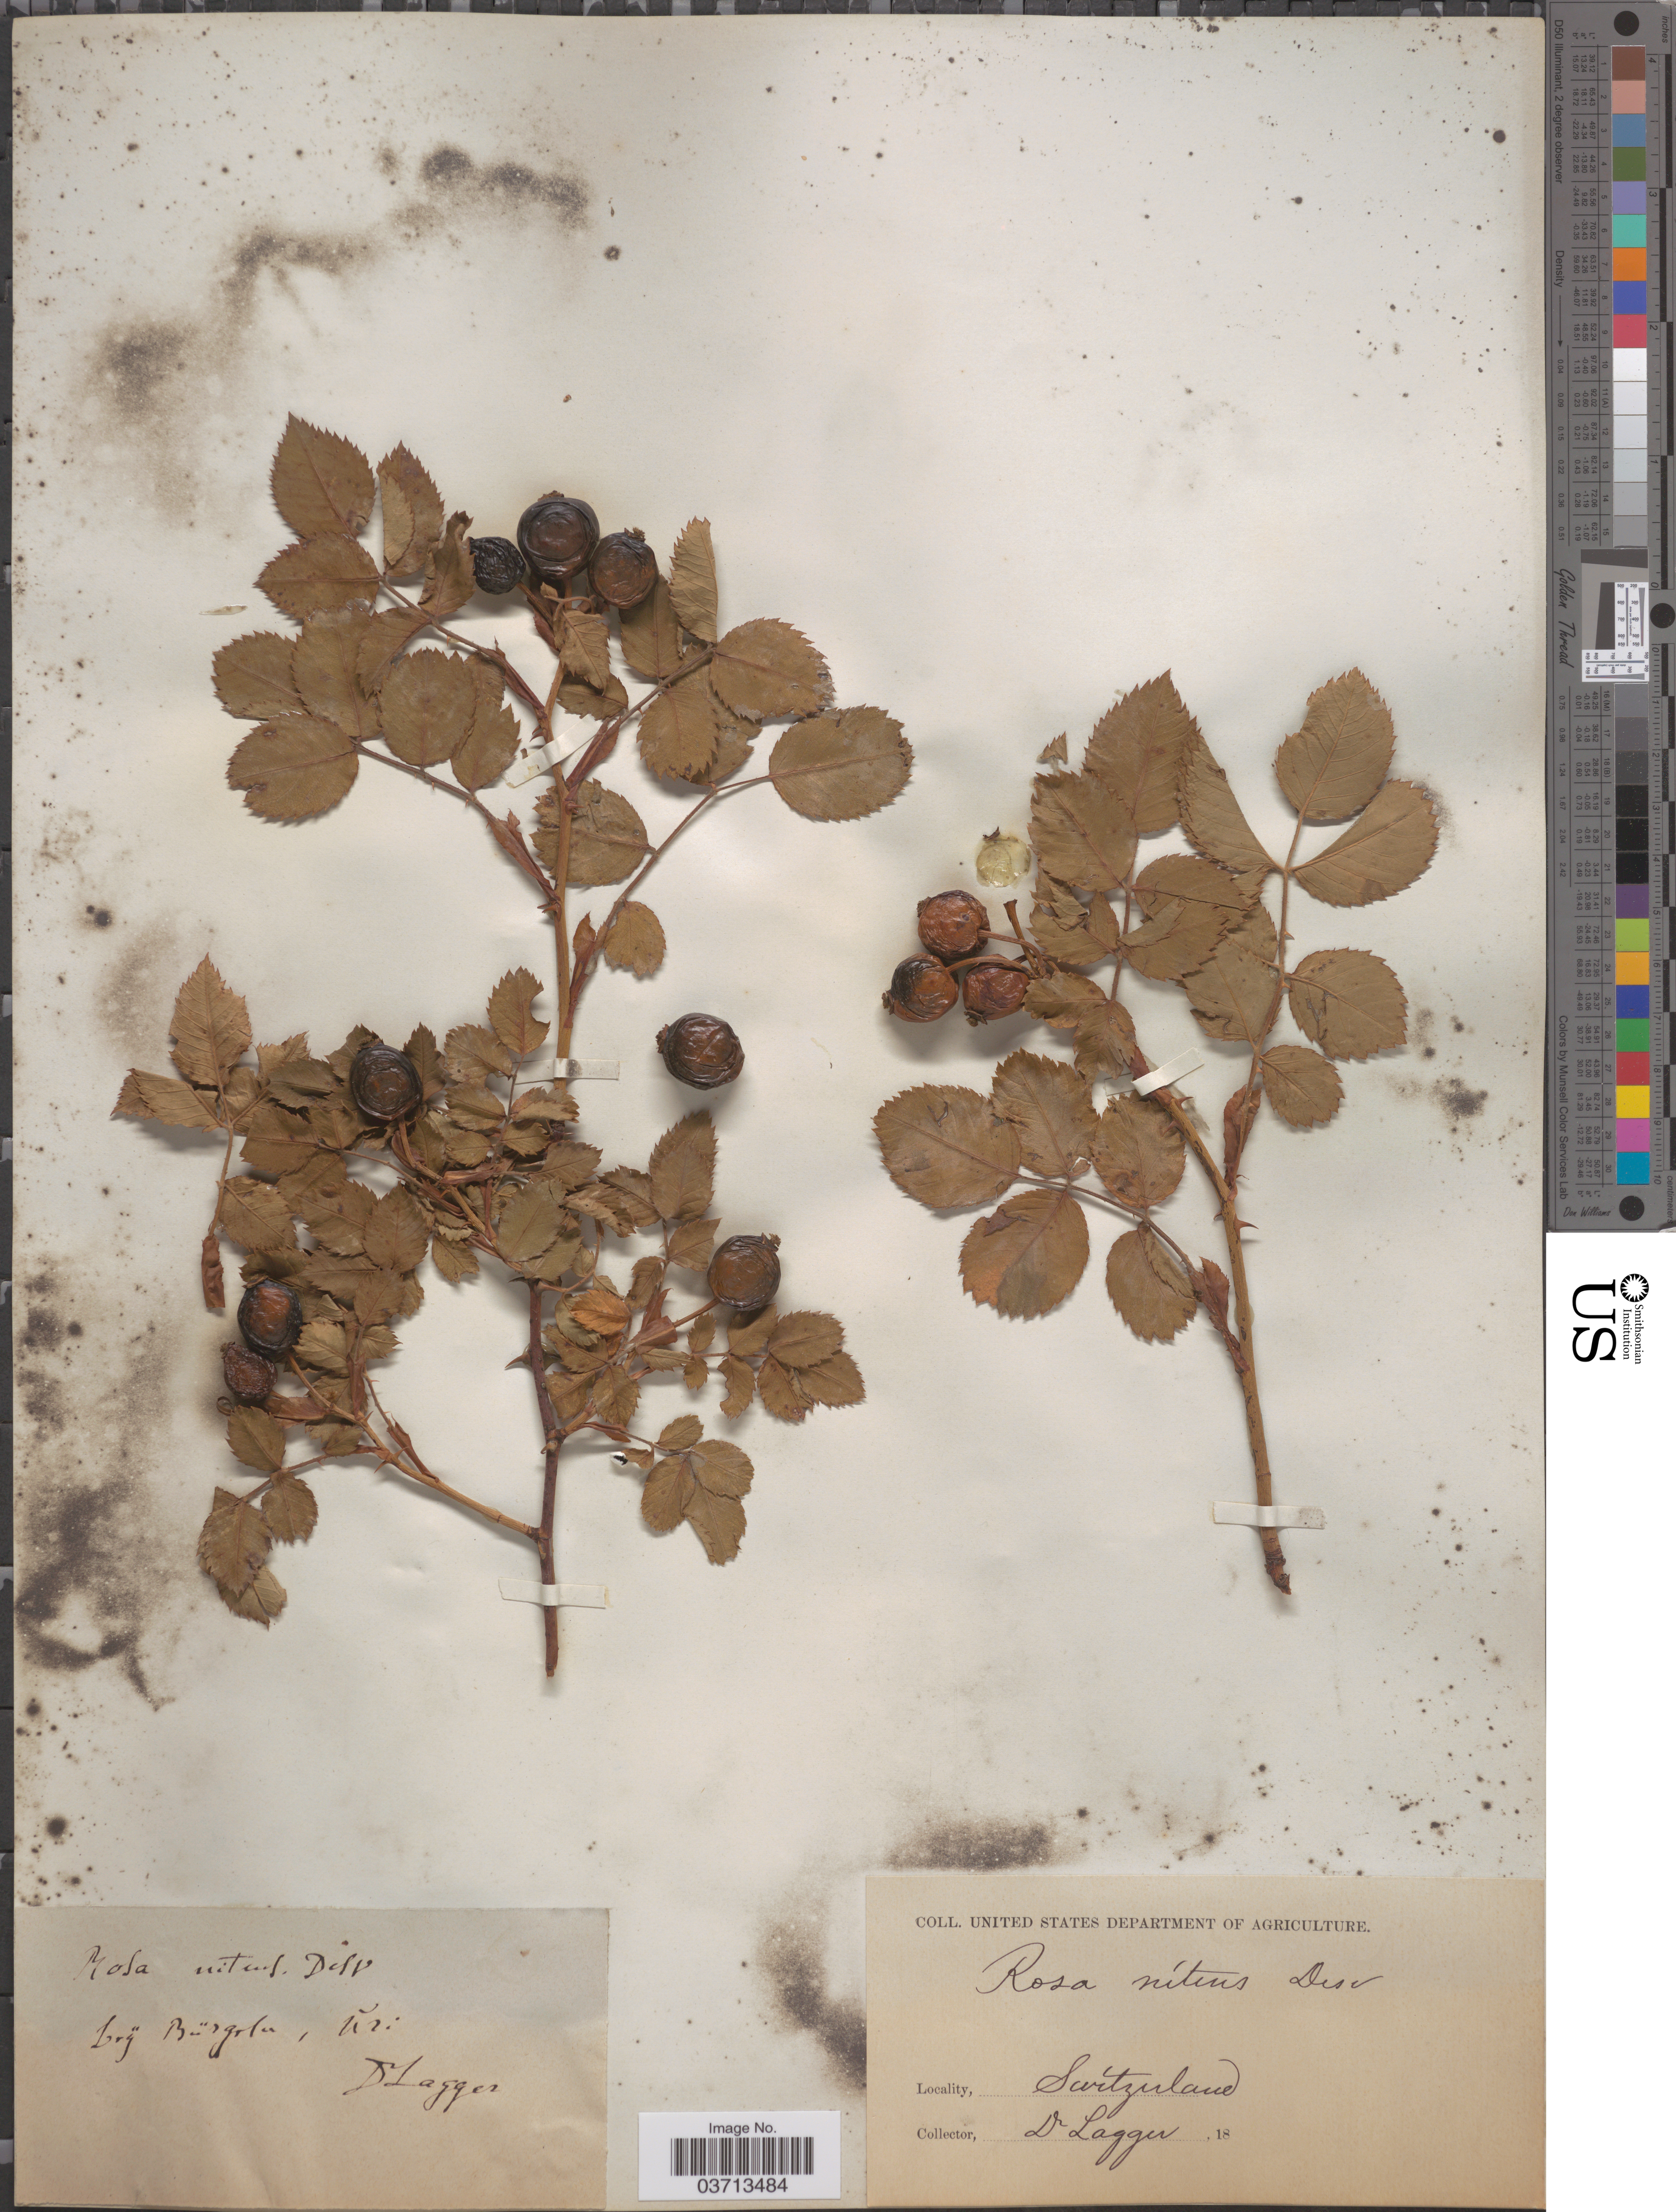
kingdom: Plantae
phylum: Tracheophyta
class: Magnoliopsida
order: Rosales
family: Rosaceae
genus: Rosa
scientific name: Rosa nitens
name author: Desv.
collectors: F. J. Lagger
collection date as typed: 18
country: Switzerland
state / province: Uri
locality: Bürglen